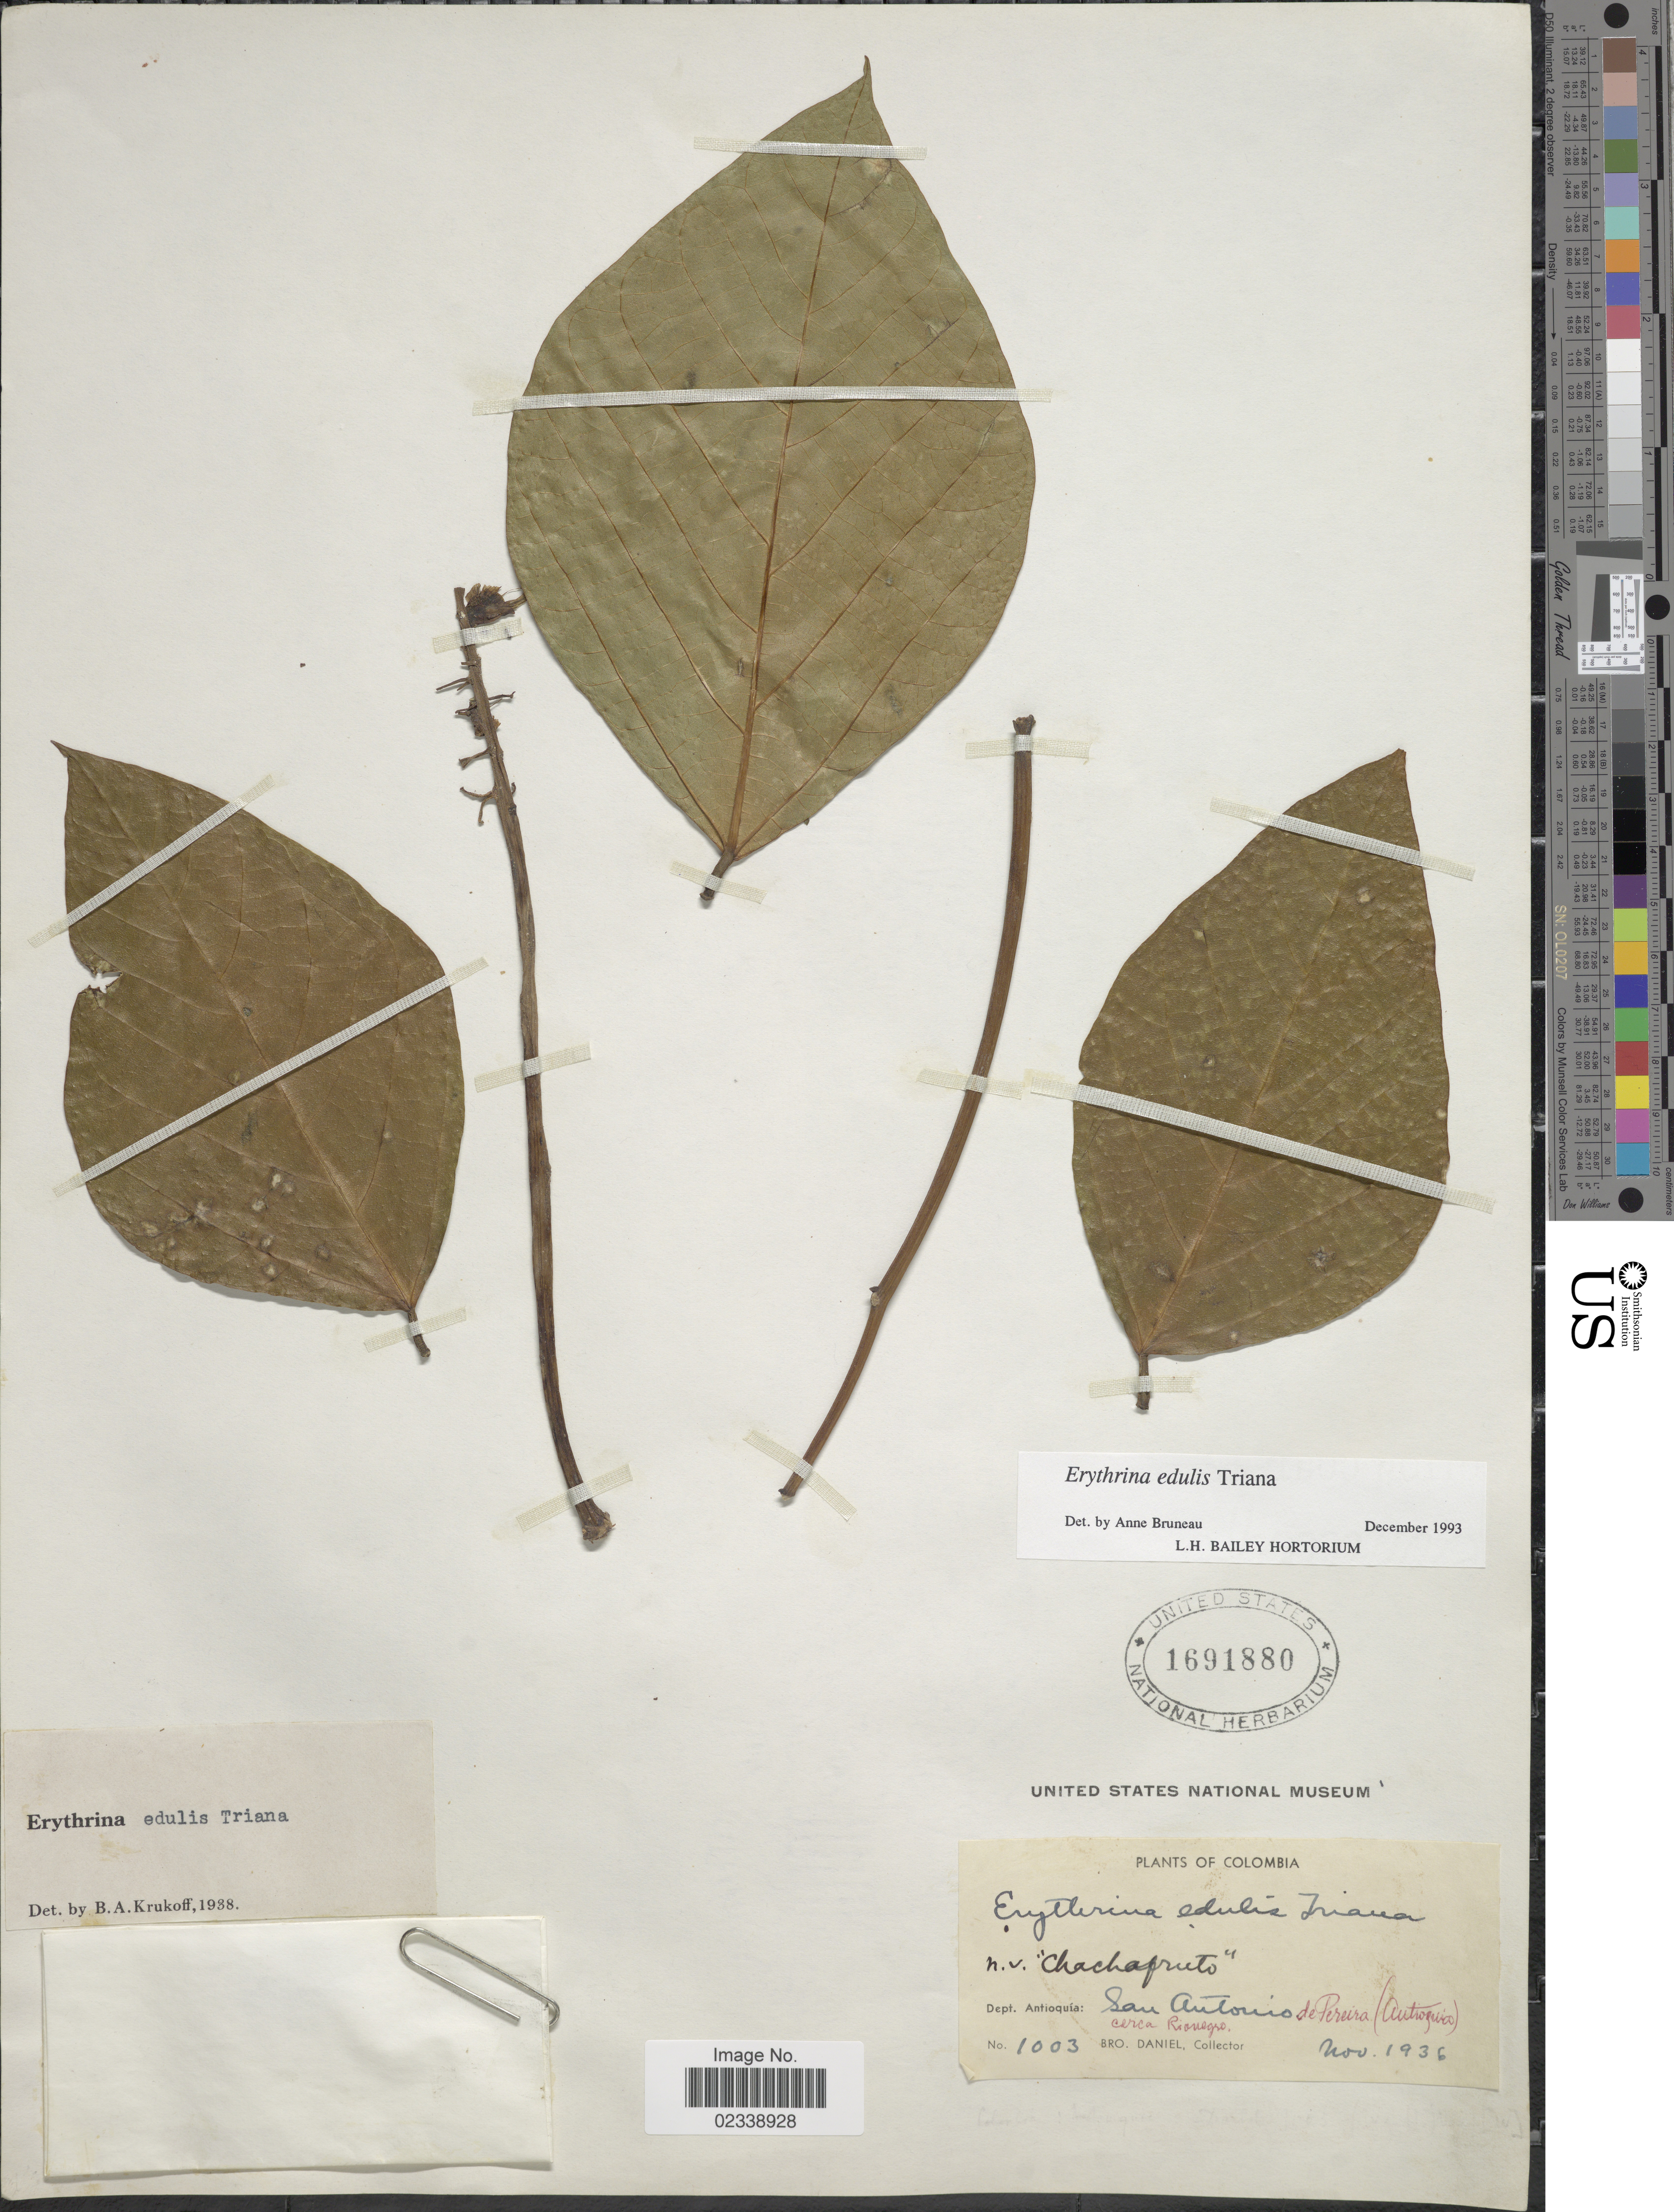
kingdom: Plantae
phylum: Tracheophyta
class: Magnoliopsida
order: Fabales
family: Fabaceae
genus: Erythrina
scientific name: Erythrina edulis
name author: Triana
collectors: Bro. Daniel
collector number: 1003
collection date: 1936-11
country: Colombia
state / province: Antioquia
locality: San Antonio de Pereira cerca Rionegro.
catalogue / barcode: US 1691880